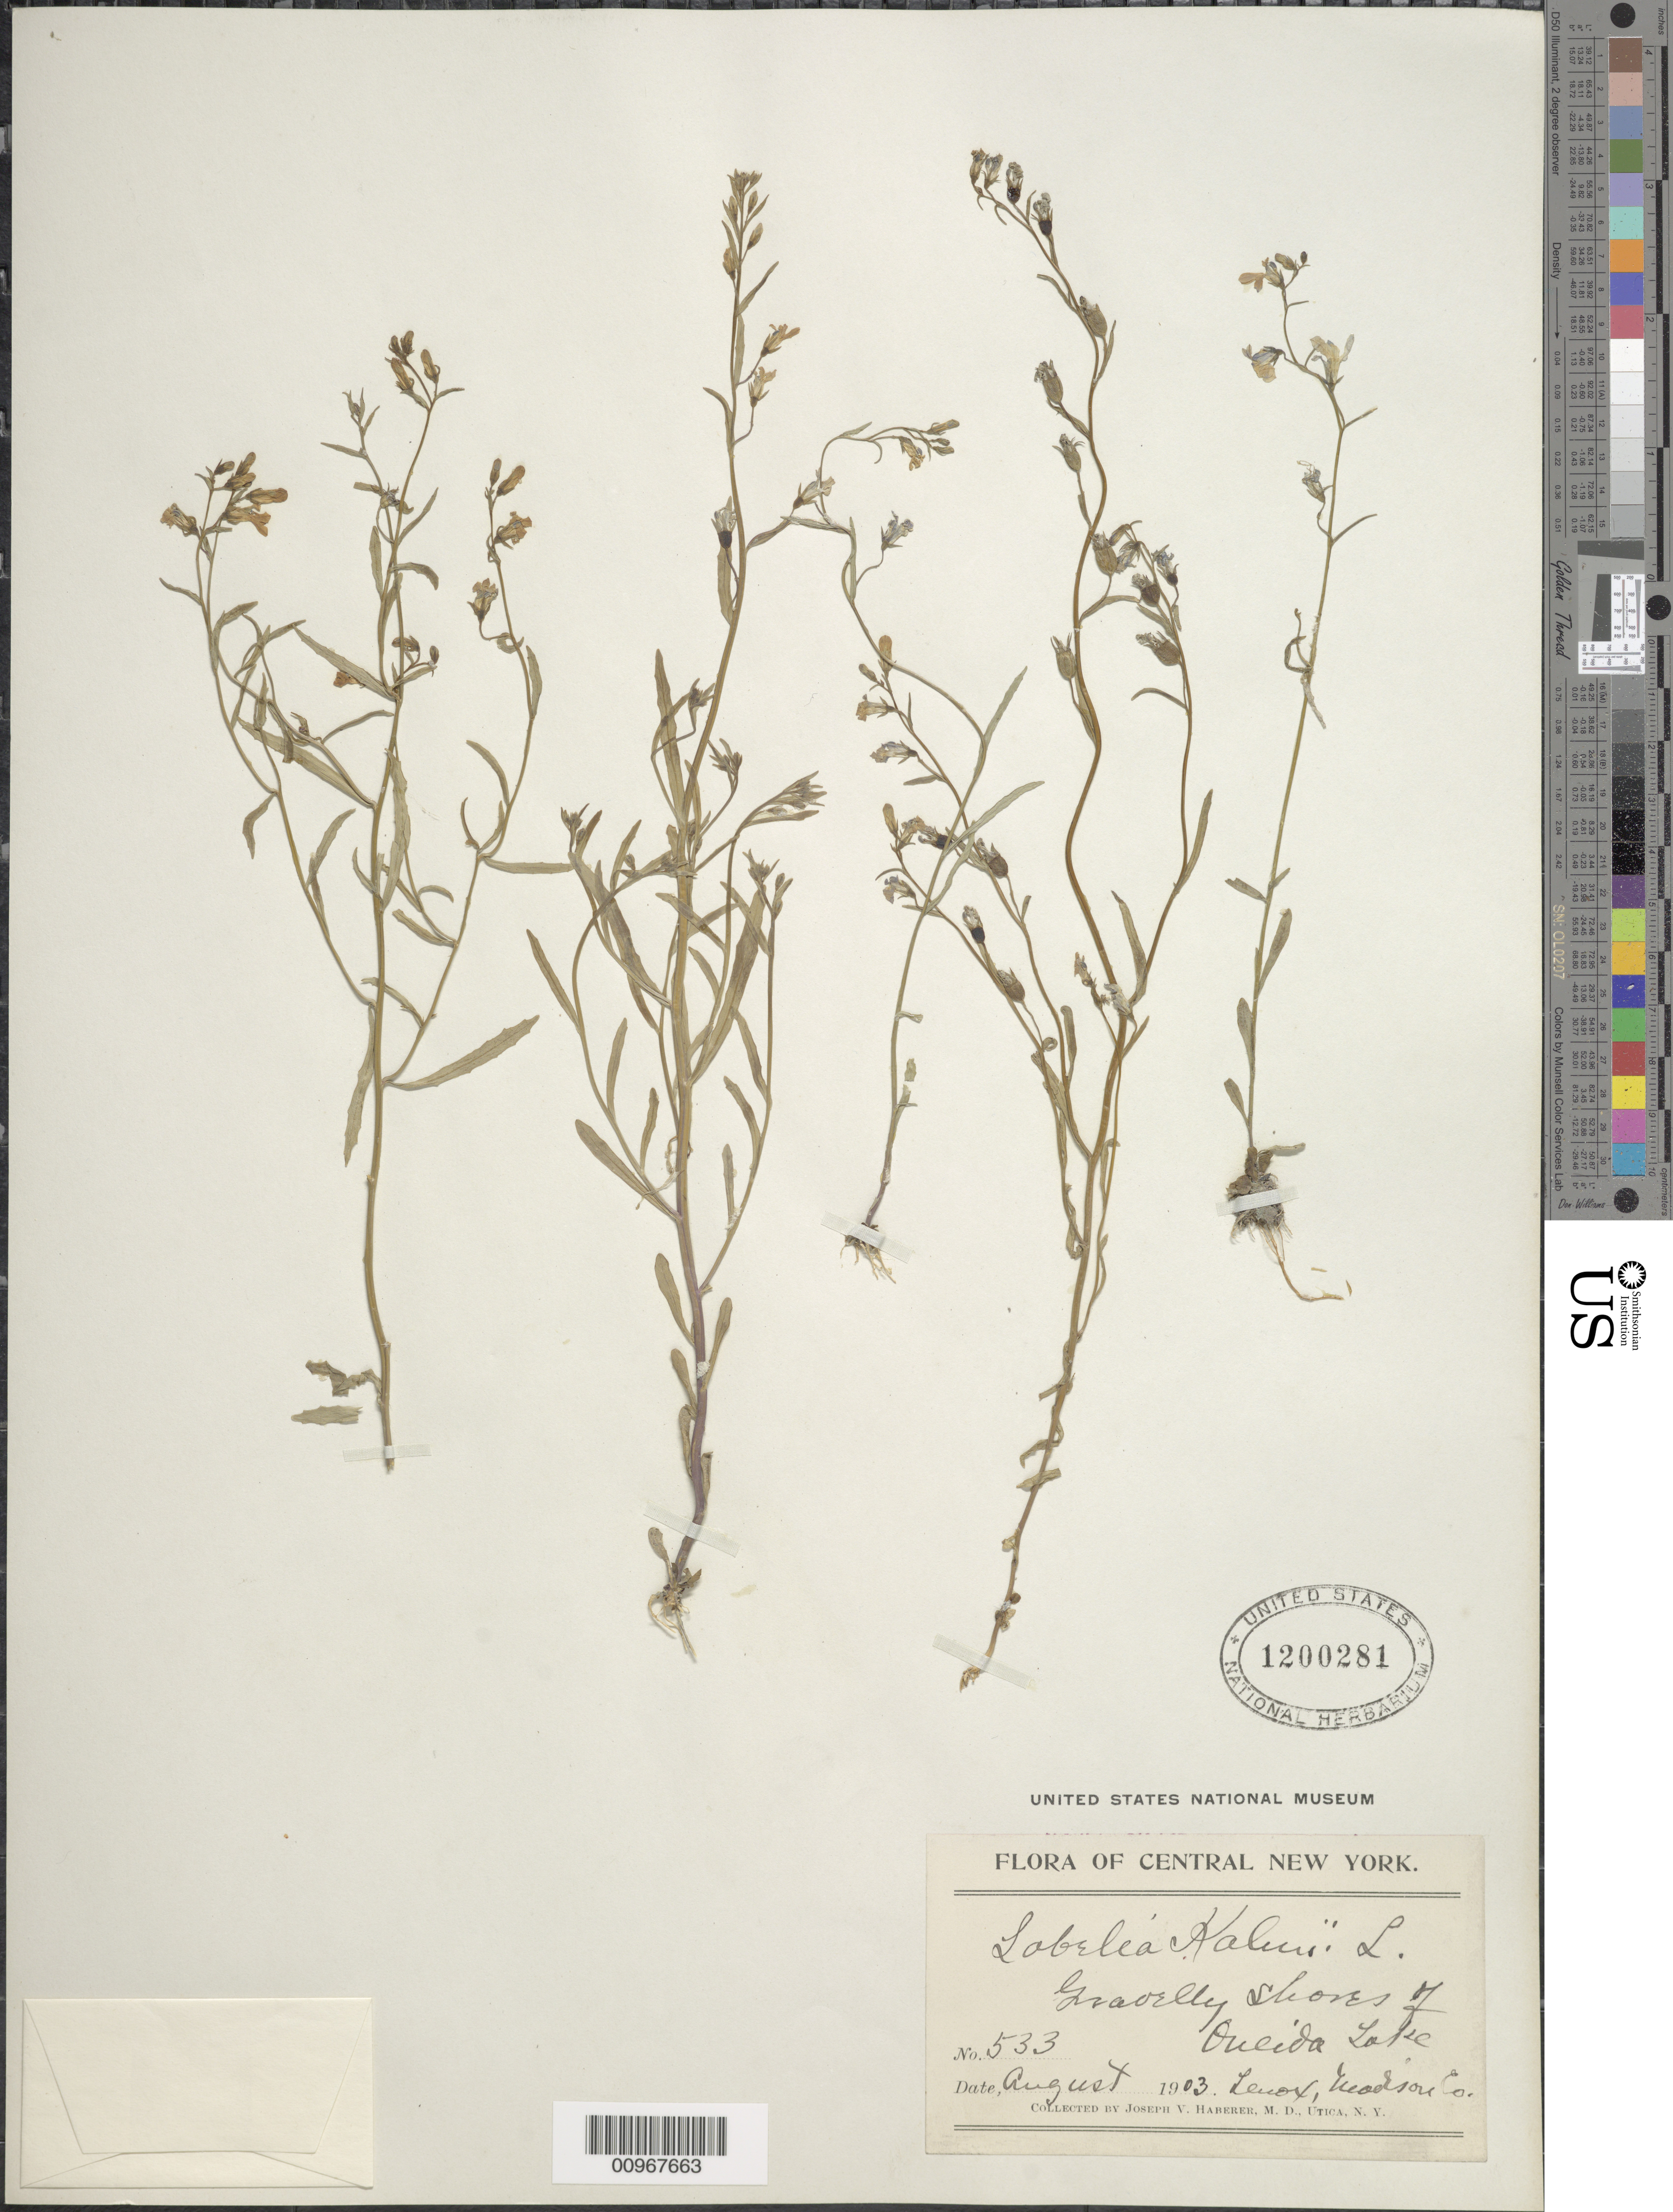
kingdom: Plantae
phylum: Tracheophyta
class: Magnoliopsida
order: Asterales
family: Campanulaceae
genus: Lobelia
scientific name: Lobelia kalmii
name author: L.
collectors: J. V. Haberer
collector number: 533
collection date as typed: Aug 1903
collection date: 1903-08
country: United States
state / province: New York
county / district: Madison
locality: Oneida Lake, Lenox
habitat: gravelly shores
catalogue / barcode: US 1200281